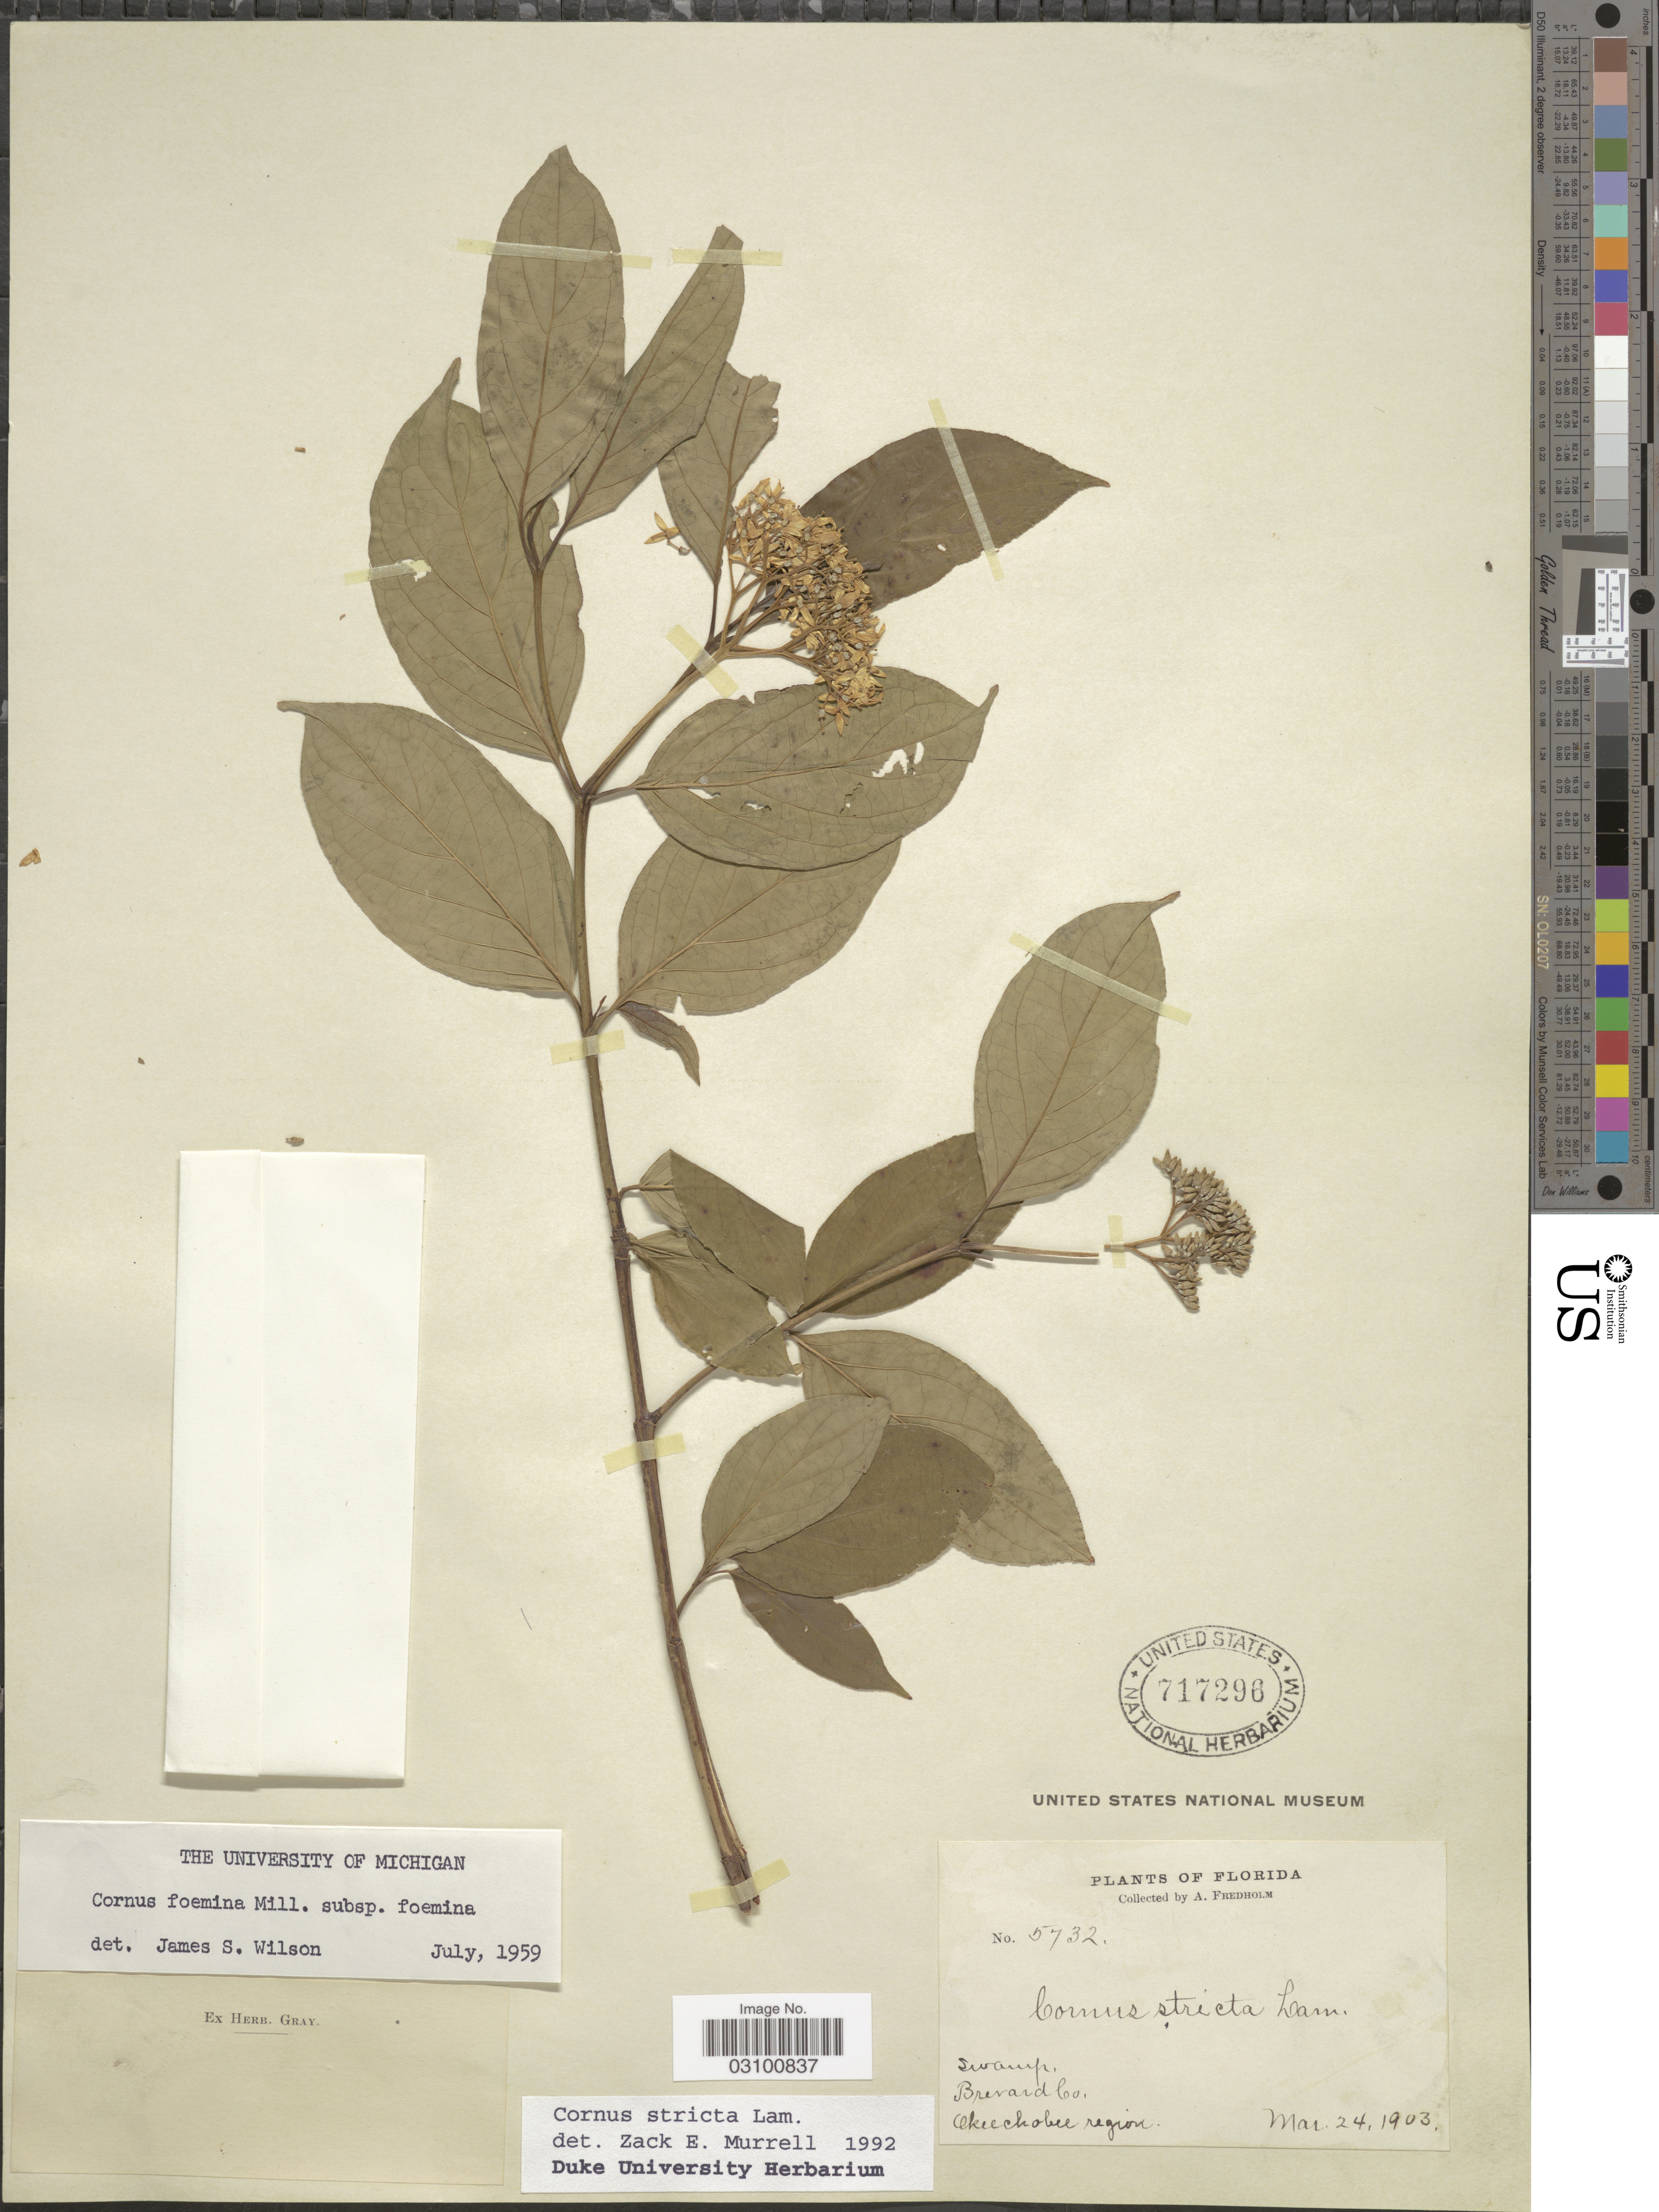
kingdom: Plantae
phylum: Tracheophyta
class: Magnoliopsida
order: Cornales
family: Cornaceae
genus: Cornus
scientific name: Cornus stricta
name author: Lam.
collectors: A. Fredholm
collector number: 5732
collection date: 1903-03-24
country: United States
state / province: Florida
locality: Brenard Co. Okeechokee region.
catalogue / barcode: US 717296